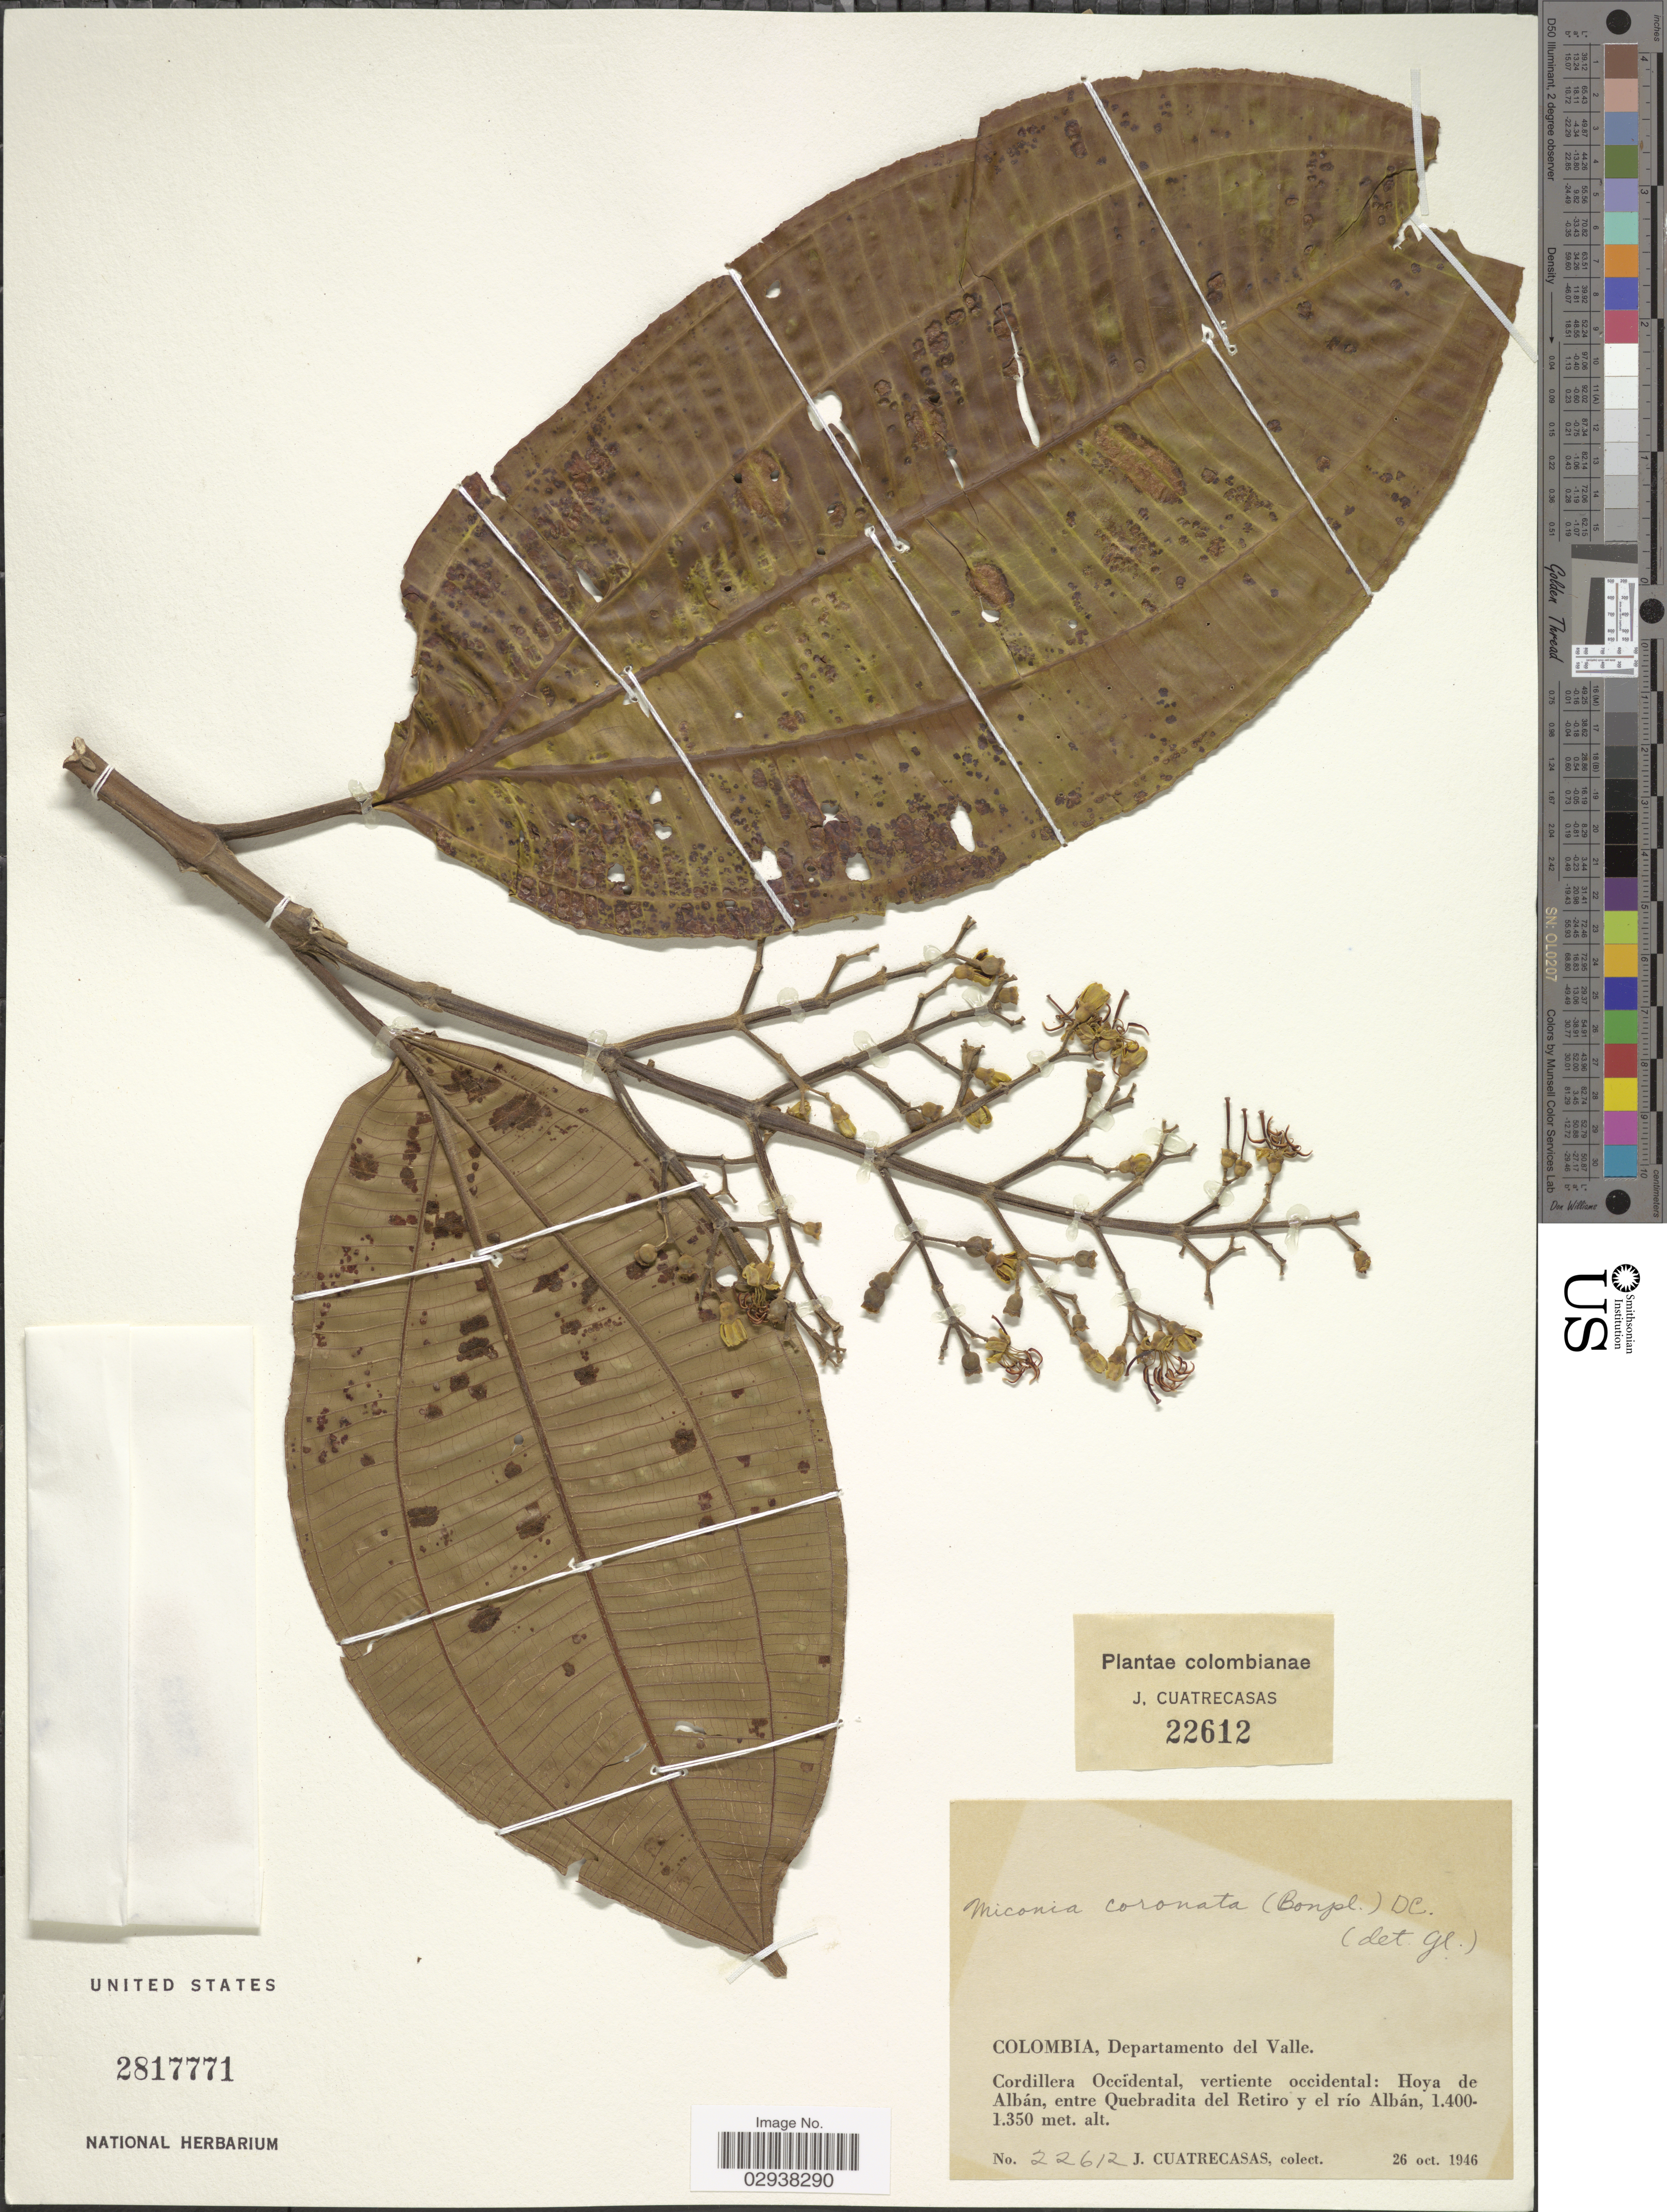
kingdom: Plantae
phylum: Tracheophyta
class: Magnoliopsida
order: Myrtales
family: Melastomataceae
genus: Miconia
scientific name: Miconia coronata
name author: (Bonpl.) DC.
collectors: J. Cuatrecasas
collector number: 22612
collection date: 1946-10-26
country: Colombia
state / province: Valle del Cauca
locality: Departamento del Valle. Cordillera Occidental, vertiente occidental: Hoya de Albán, entre Quebradita del Retira y el río Albán.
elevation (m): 1350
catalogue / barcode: US 2817771